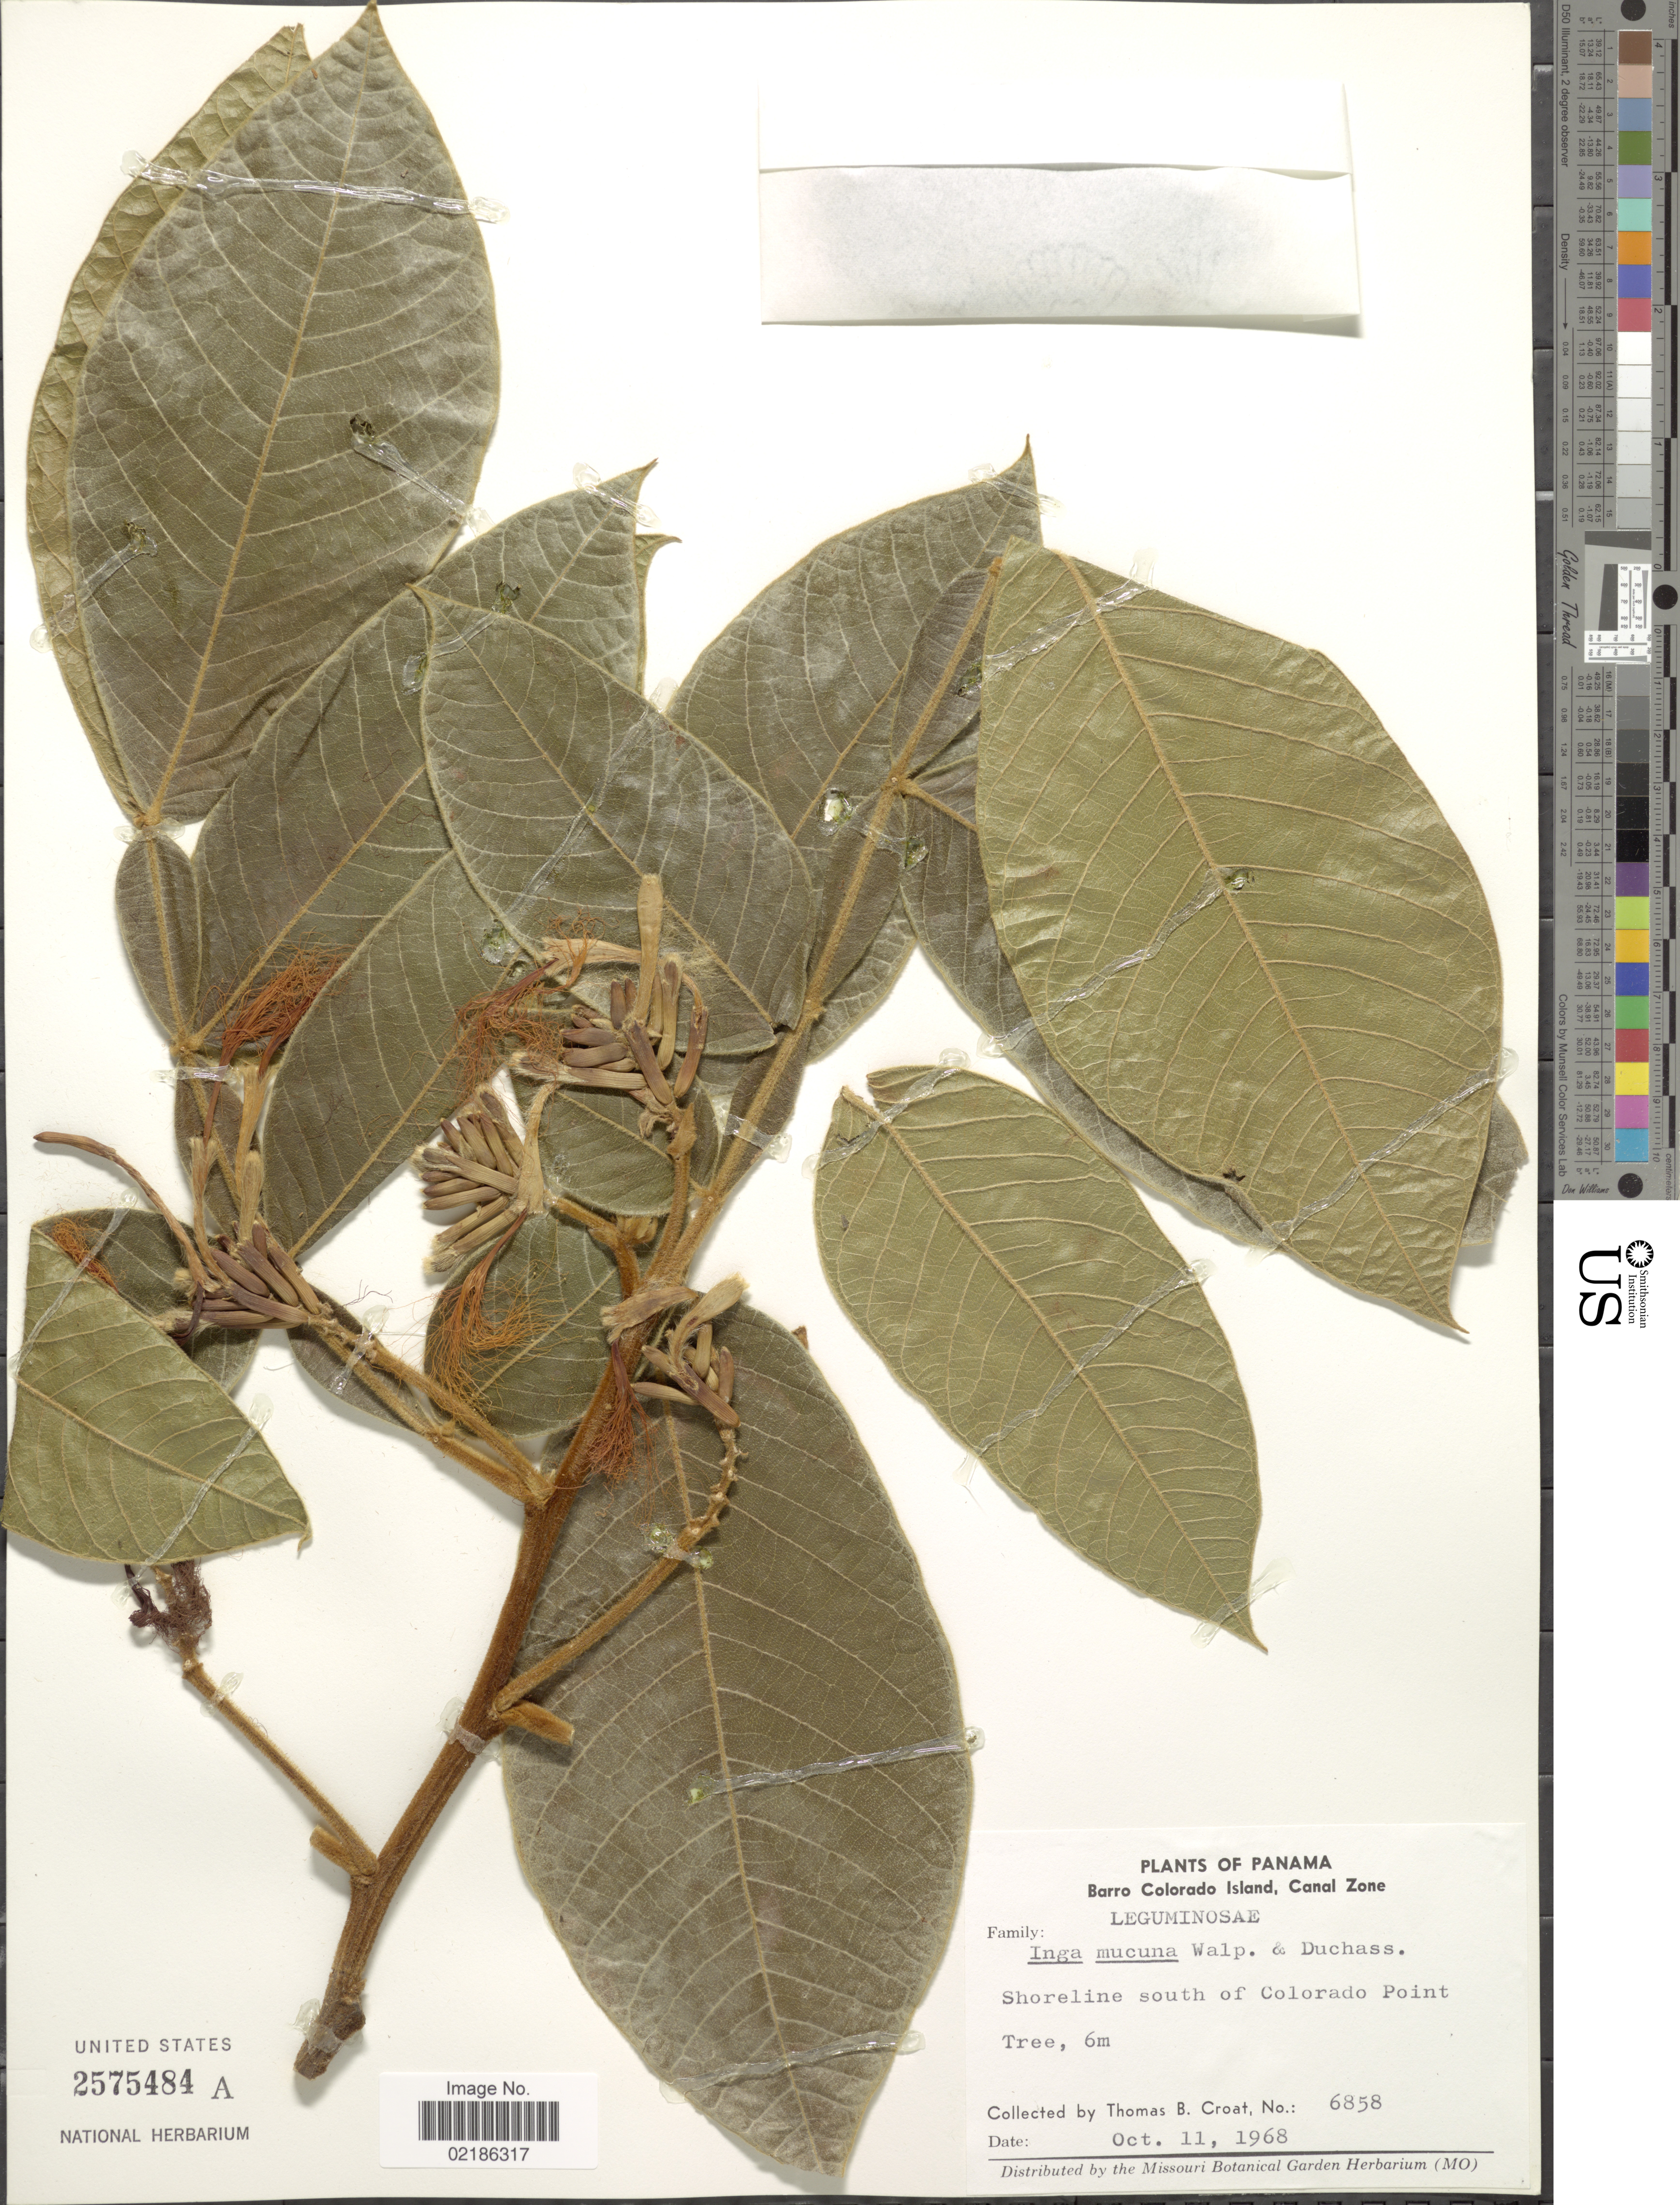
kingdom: Plantae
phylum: Tracheophyta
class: Magnoliopsida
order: Fabales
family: Fabaceae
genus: Inga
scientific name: Inga mucuna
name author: Walp.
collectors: T. B. Croat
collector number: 6858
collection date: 1968-10-11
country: Panama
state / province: Panamá Oeste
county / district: Canal Zone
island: Barro Colorado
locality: Barro Colorado Island, Canal Zone, Shoreline south of Colorado Point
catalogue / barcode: US 2575484A